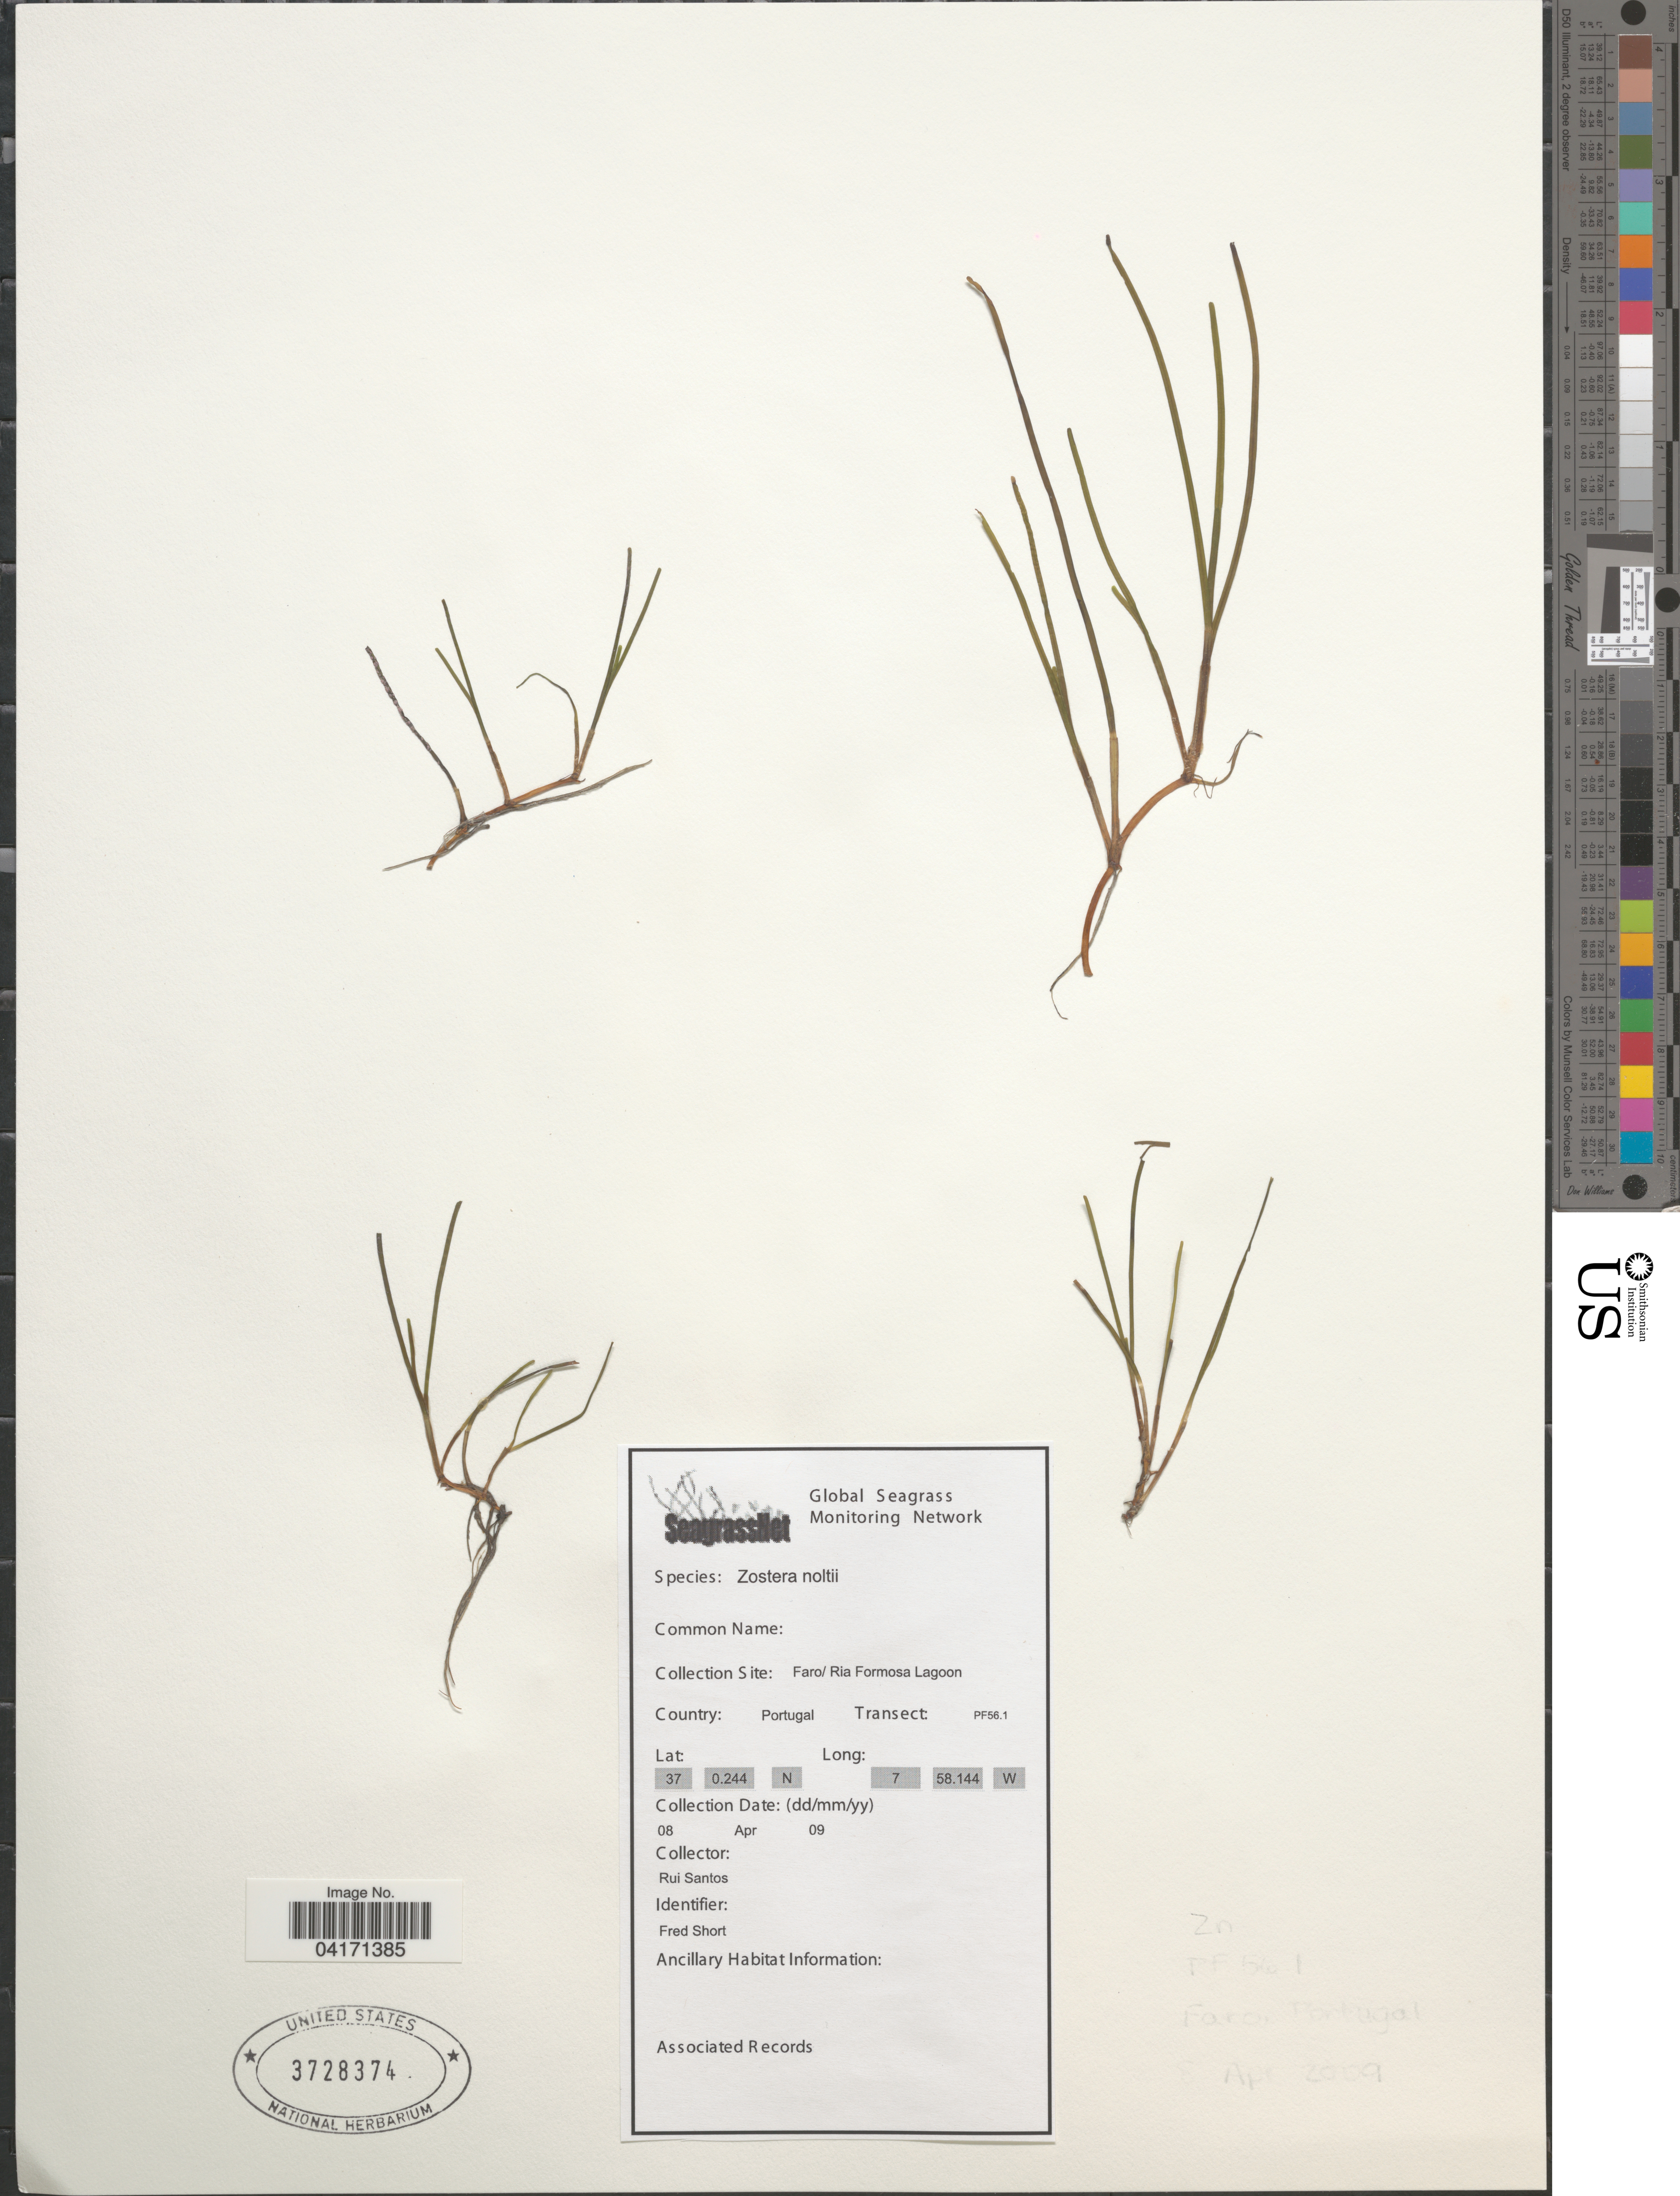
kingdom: Plantae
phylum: Tracheophyta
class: Liliopsida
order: Alismatales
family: Zosteraceae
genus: Zostera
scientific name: Zostera noltii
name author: Hornem.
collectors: R. Santos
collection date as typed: Transcribed d/m/y: 8/4/9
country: Portugal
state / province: Faro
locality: Ria Formosa Lagoon. Transect: PF56.1.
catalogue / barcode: US 3728374